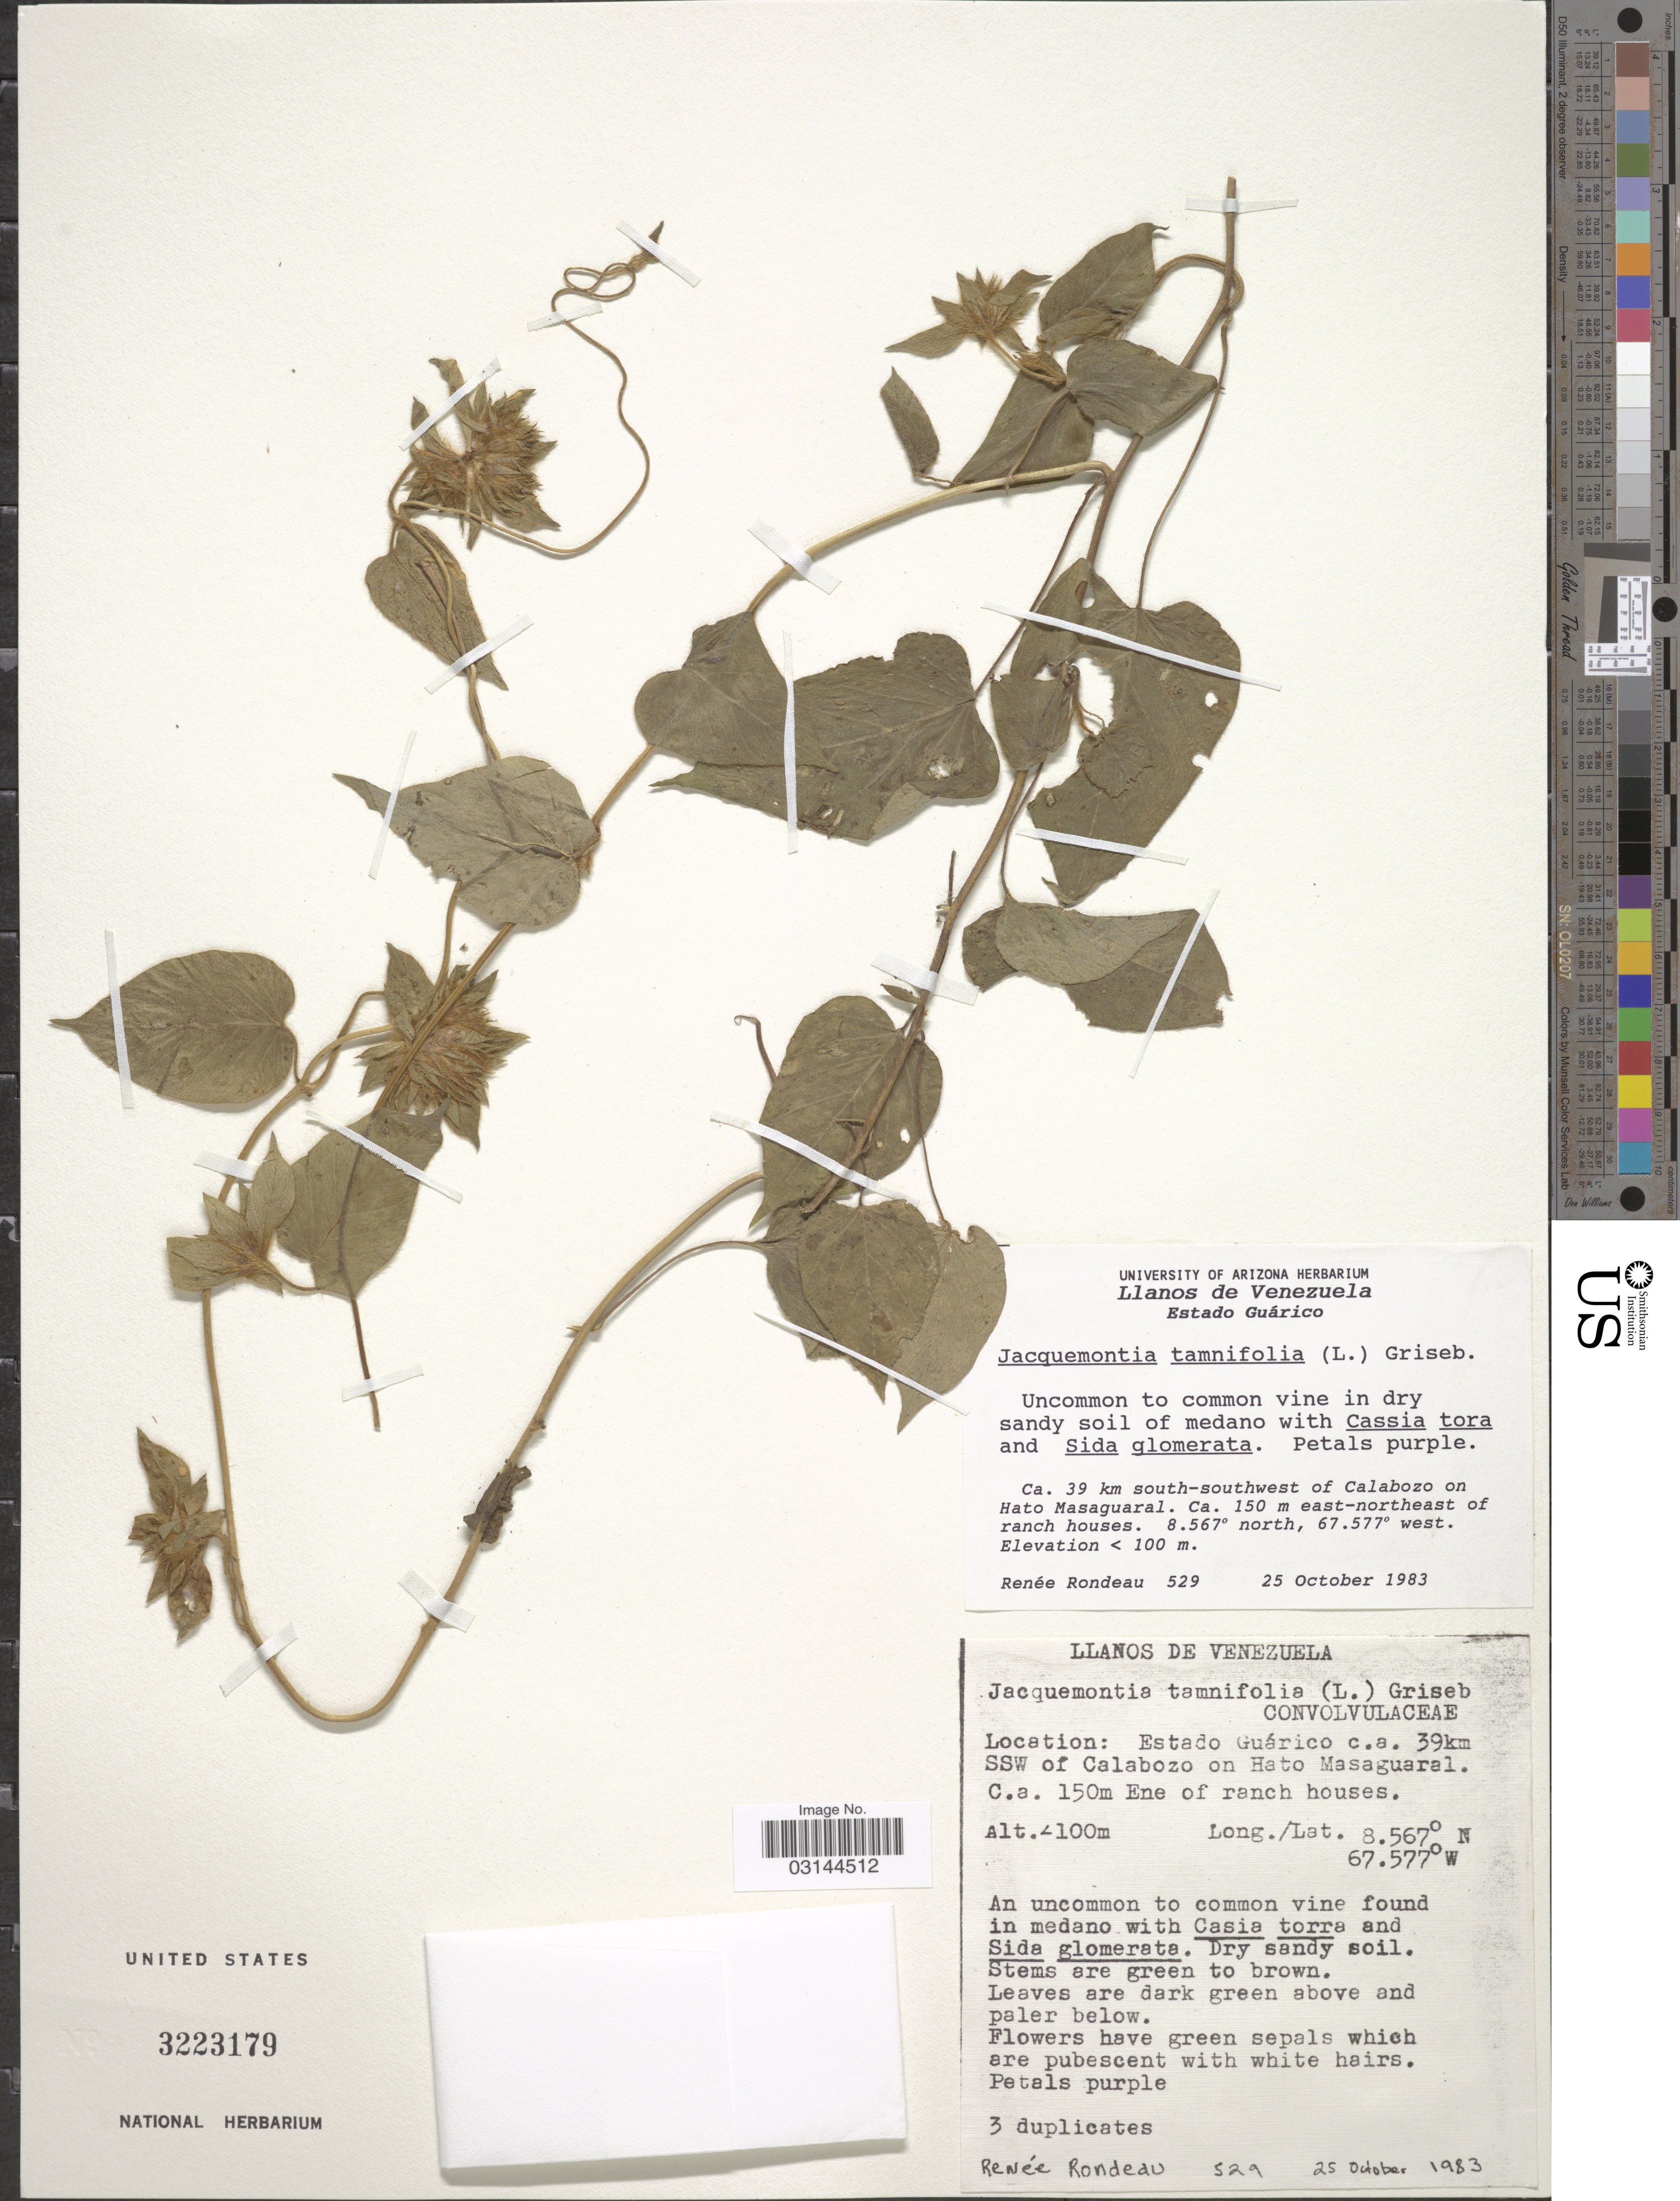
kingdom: Plantae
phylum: Tracheophyta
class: Magnoliopsida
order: Solanales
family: Convolvulaceae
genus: Jacquemontia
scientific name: Jacquemontia tamnifolia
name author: (L.) Griseb.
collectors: R. Rondeau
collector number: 529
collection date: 1983-10-25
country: Venezuela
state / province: Guárico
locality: Estado Guárico c.a. 39km SSW of Calabozo on Hato Masaguaral. C.a. 150m Ene of ranch houses.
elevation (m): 100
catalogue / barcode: US 3223179